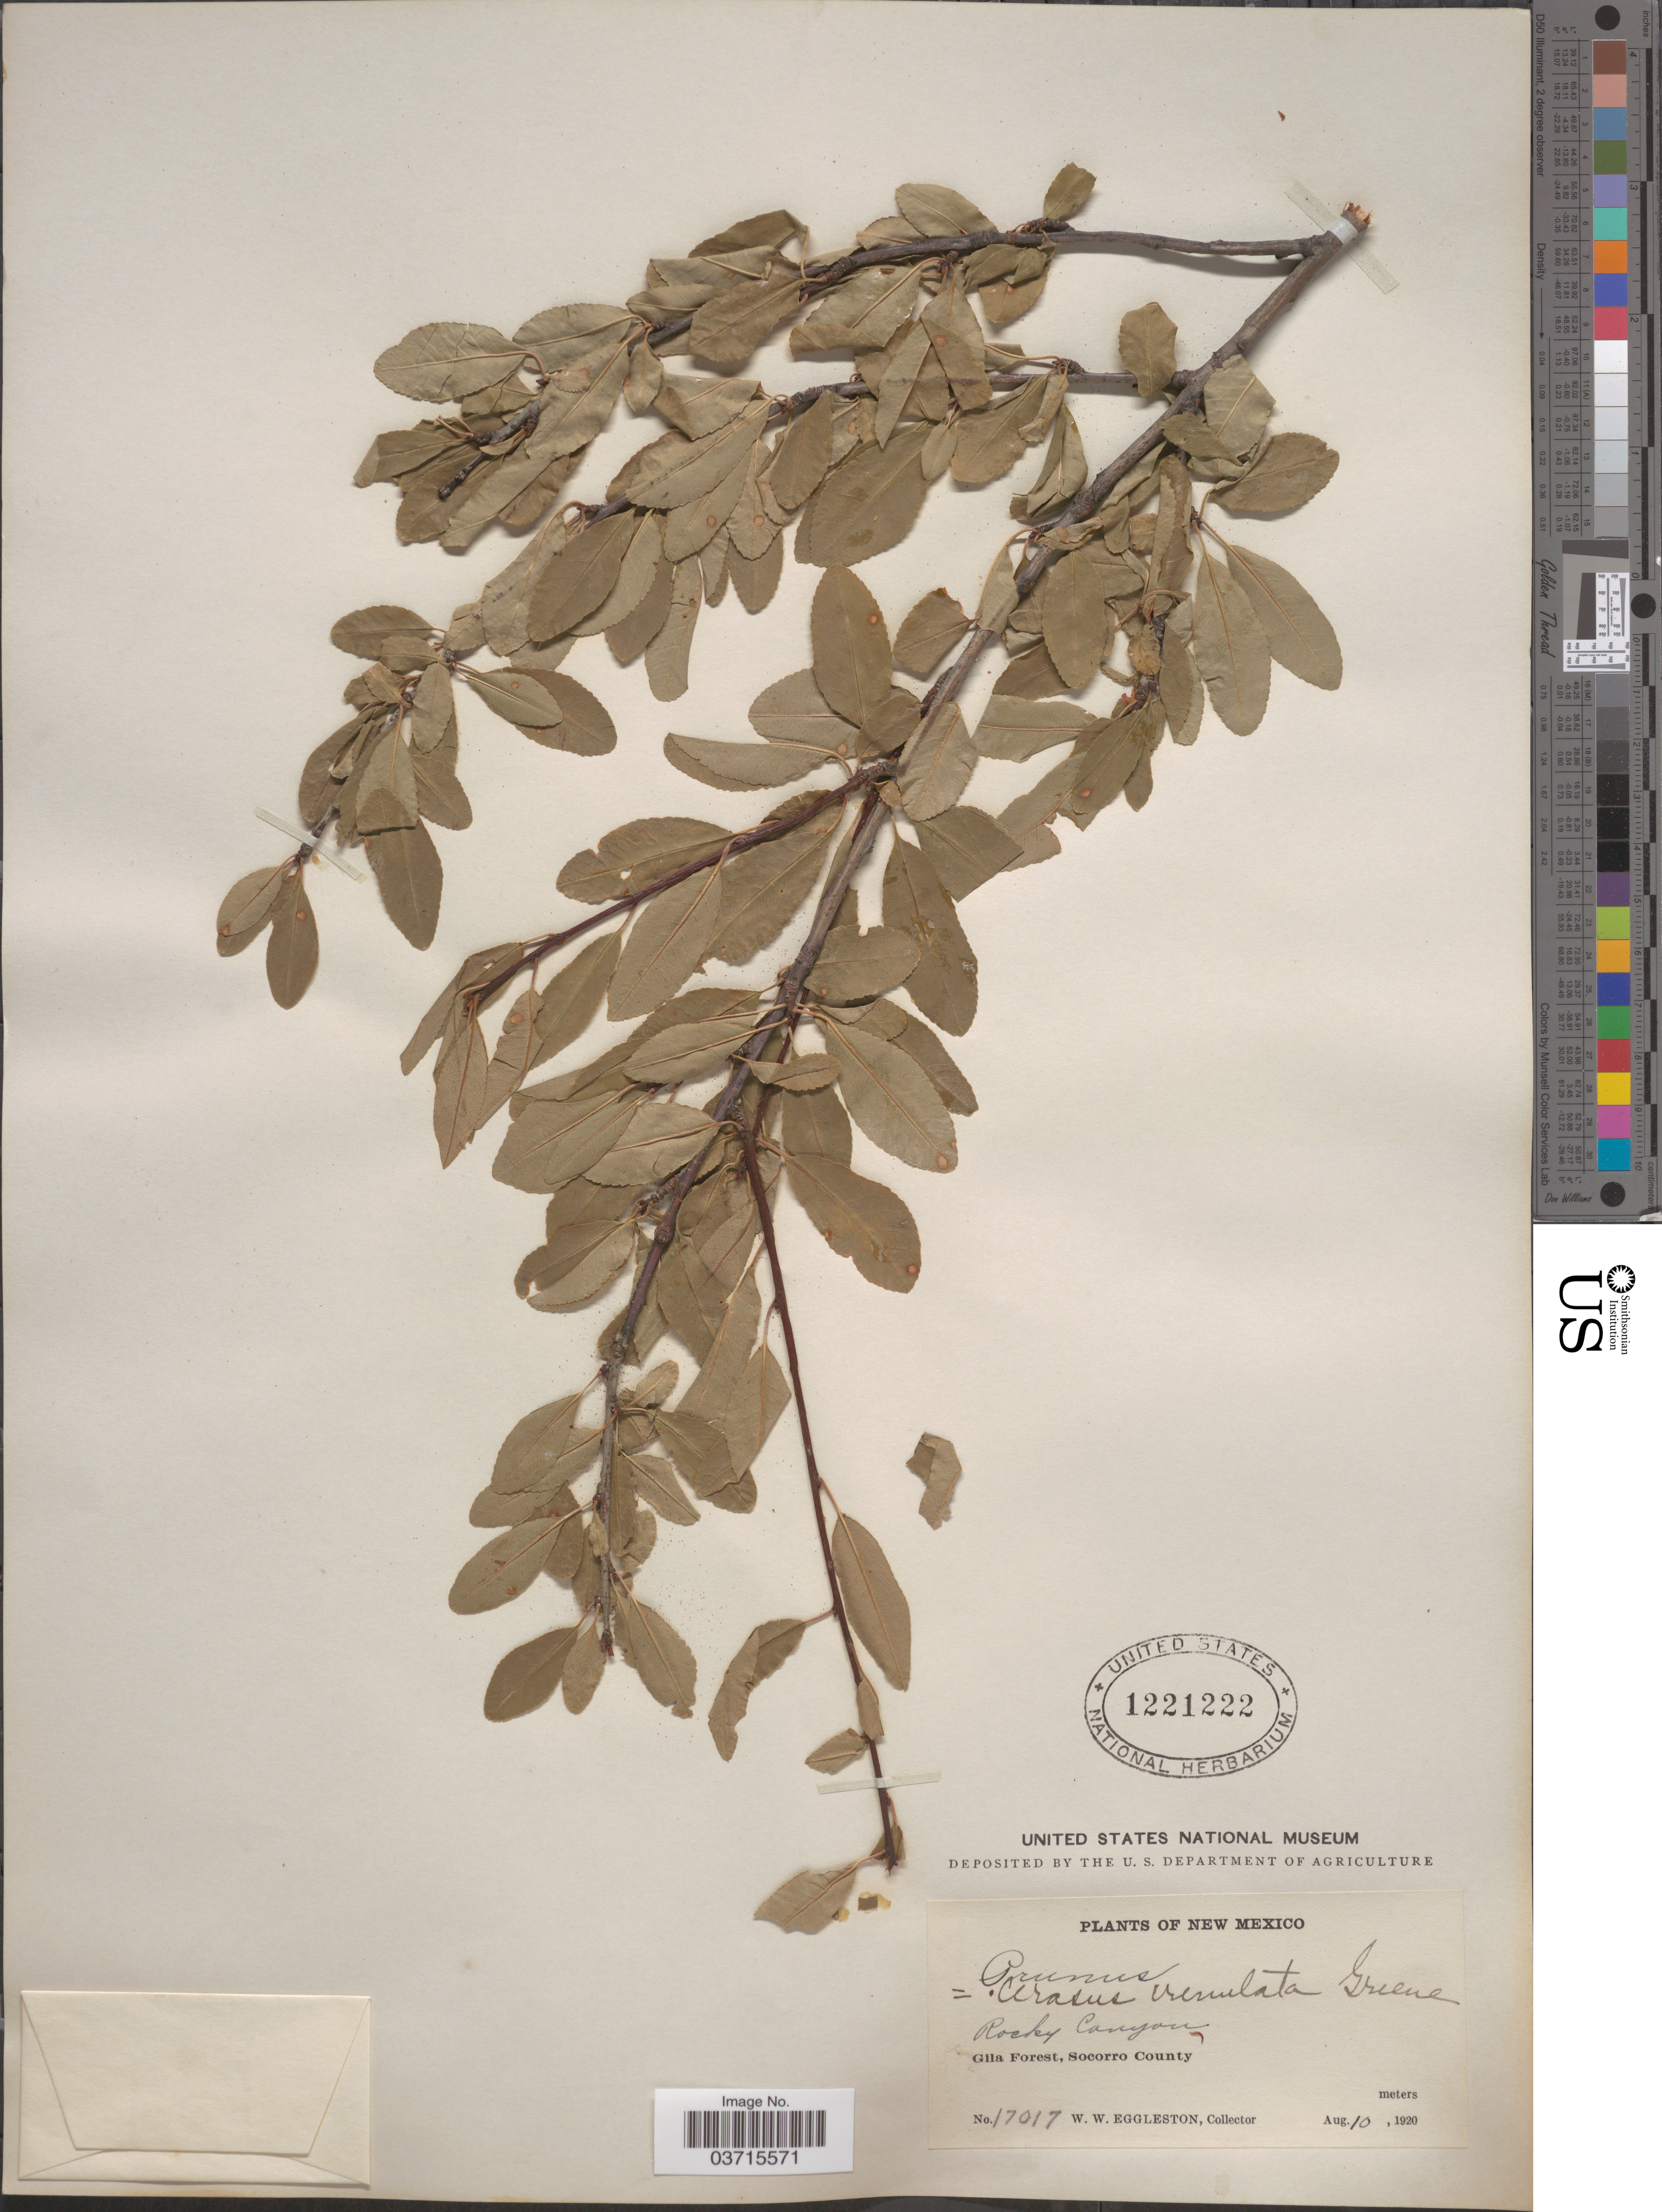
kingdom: Plantae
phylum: Tracheophyta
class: Magnoliopsida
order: Rosales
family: Rosaceae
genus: Prunus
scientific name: Prunus emarginata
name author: (Douglas ex Hook.) Eaton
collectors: W. W. Eggleston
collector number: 17017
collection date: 1920-08-10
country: United States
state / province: New Mexico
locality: Rocky Canyon. Gila Forest, Socorro County.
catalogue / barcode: US 1221222